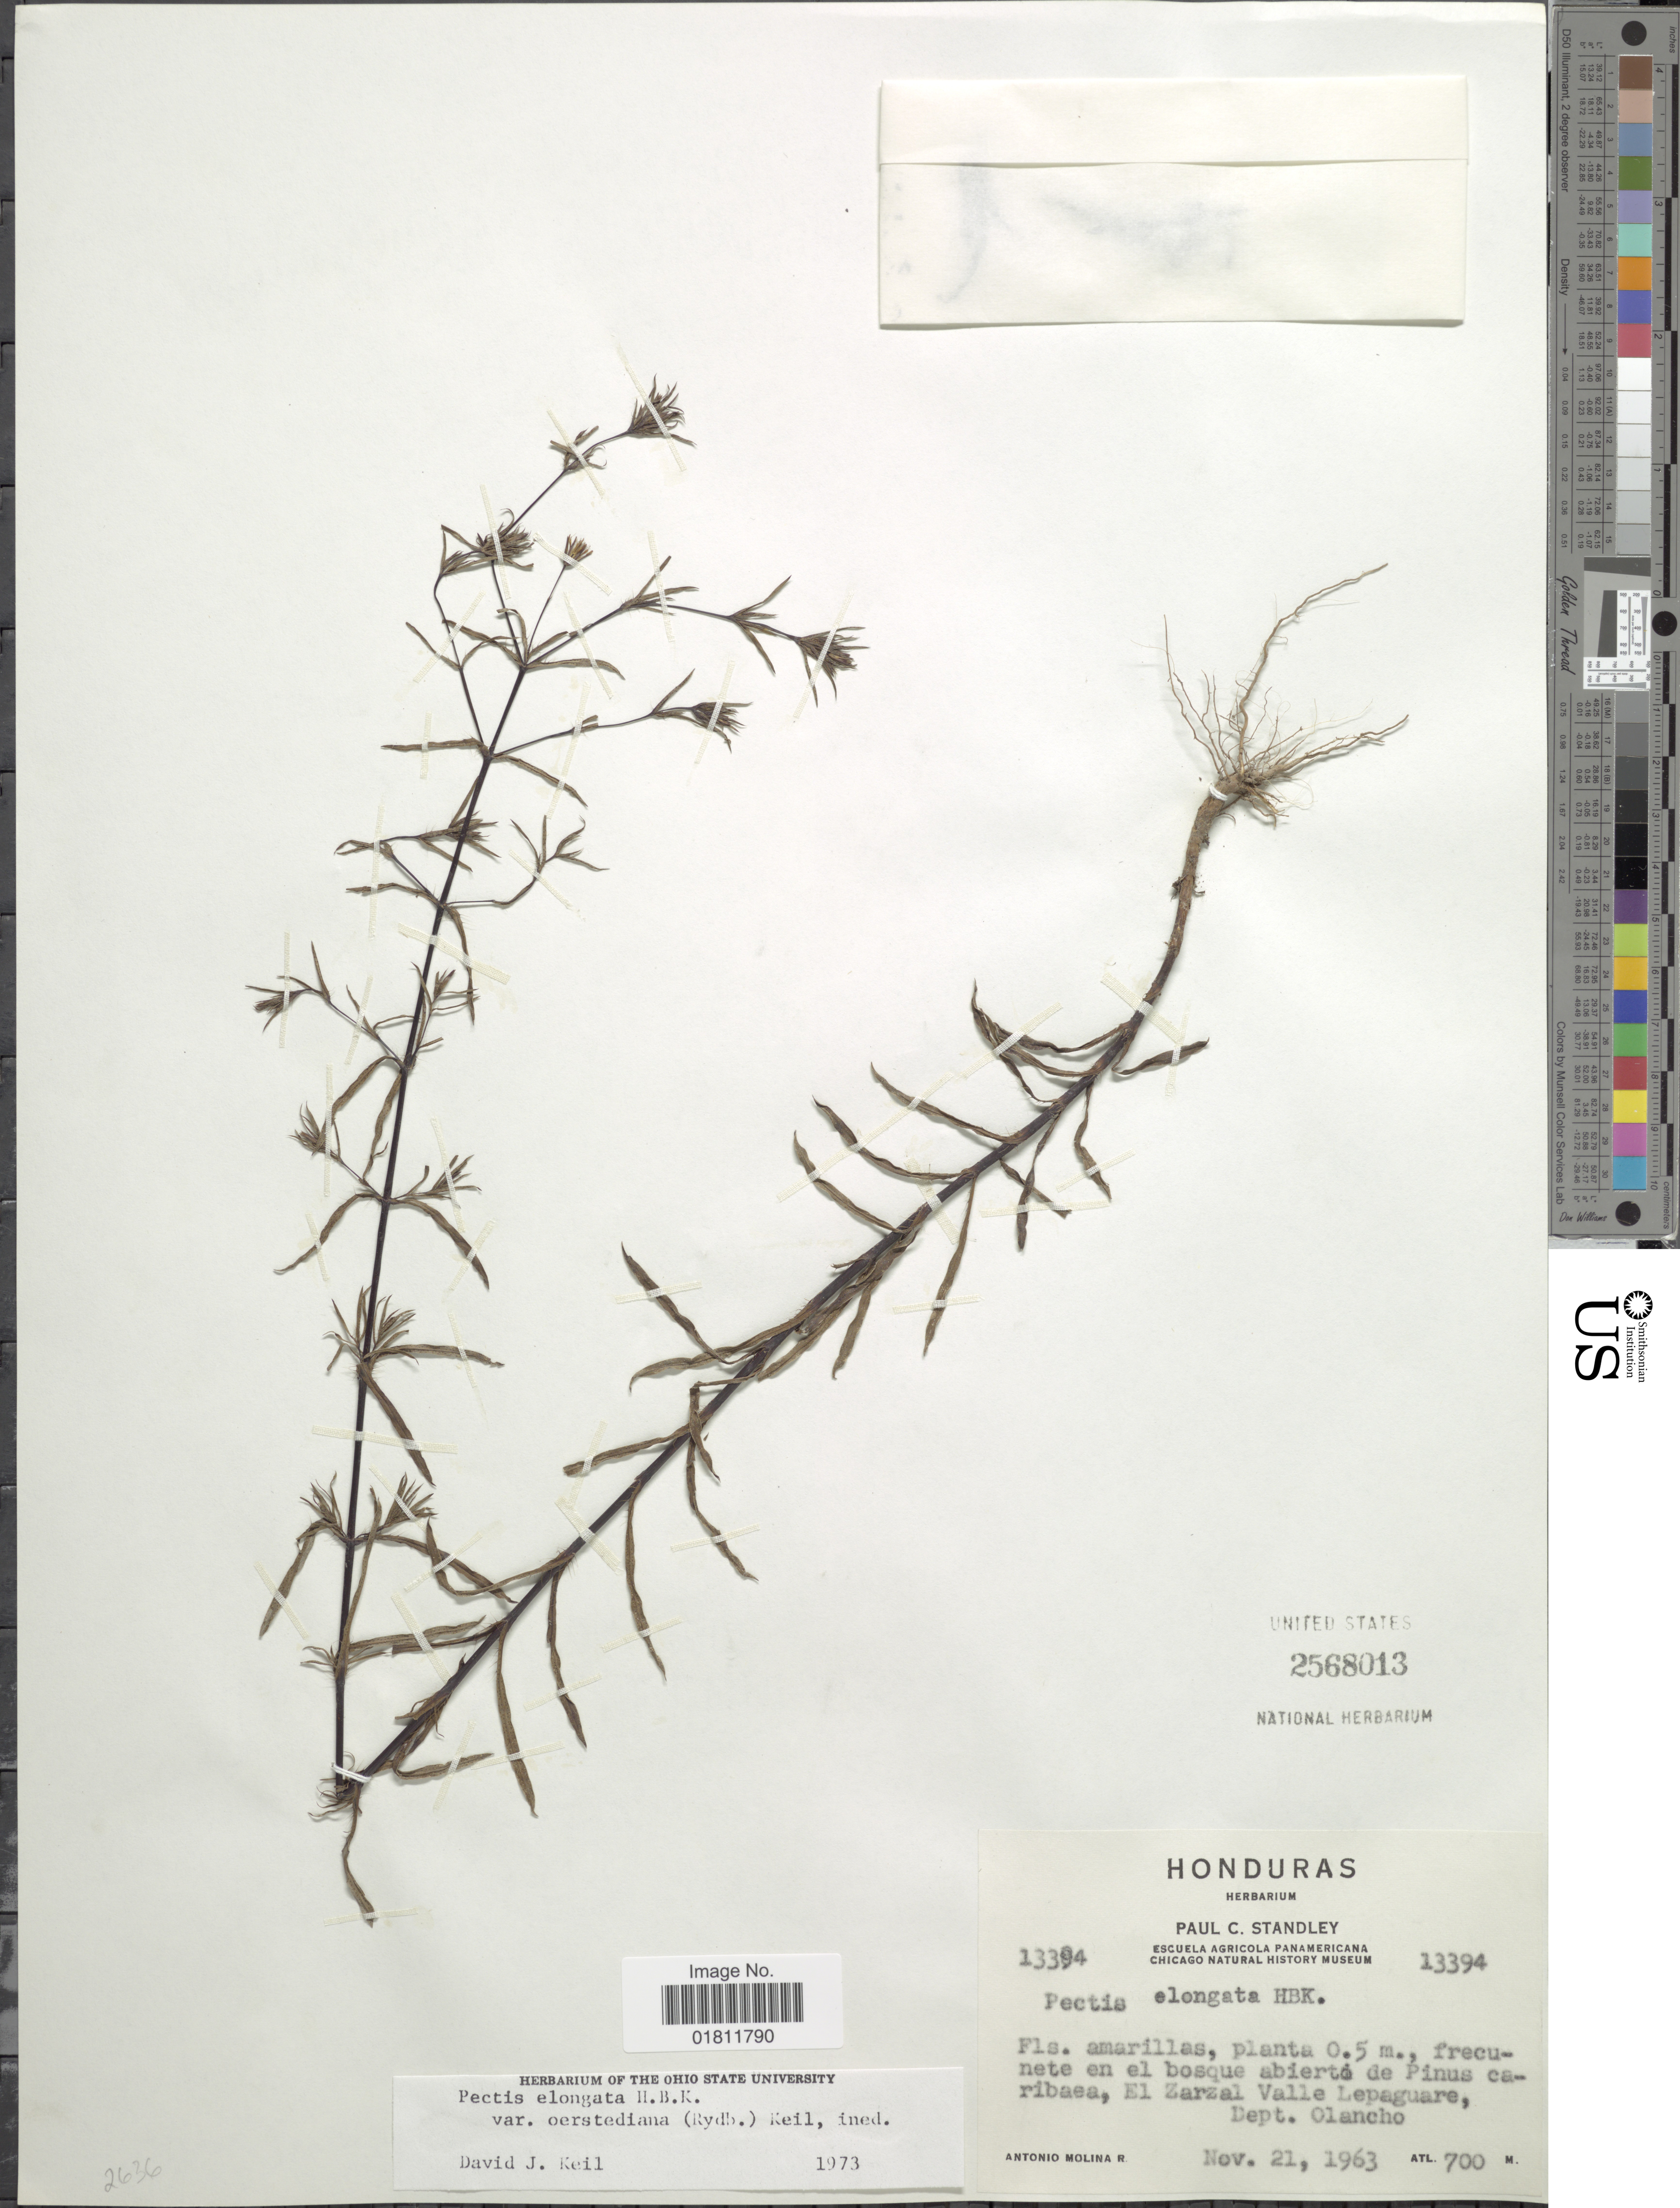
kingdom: Plantae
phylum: Tracheophyta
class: Magnoliopsida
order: Asterales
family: Asteraceae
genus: Pectis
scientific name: Pectis elongata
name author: Kunth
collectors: A. Molina R.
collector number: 13394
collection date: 1963-11-21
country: Honduras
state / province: Olancho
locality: Frecuenete en el bosque abierto de Pinus caribaea, El Zarzal valle Lepaguare, Dept. Olancho.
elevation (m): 700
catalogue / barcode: US 2568013